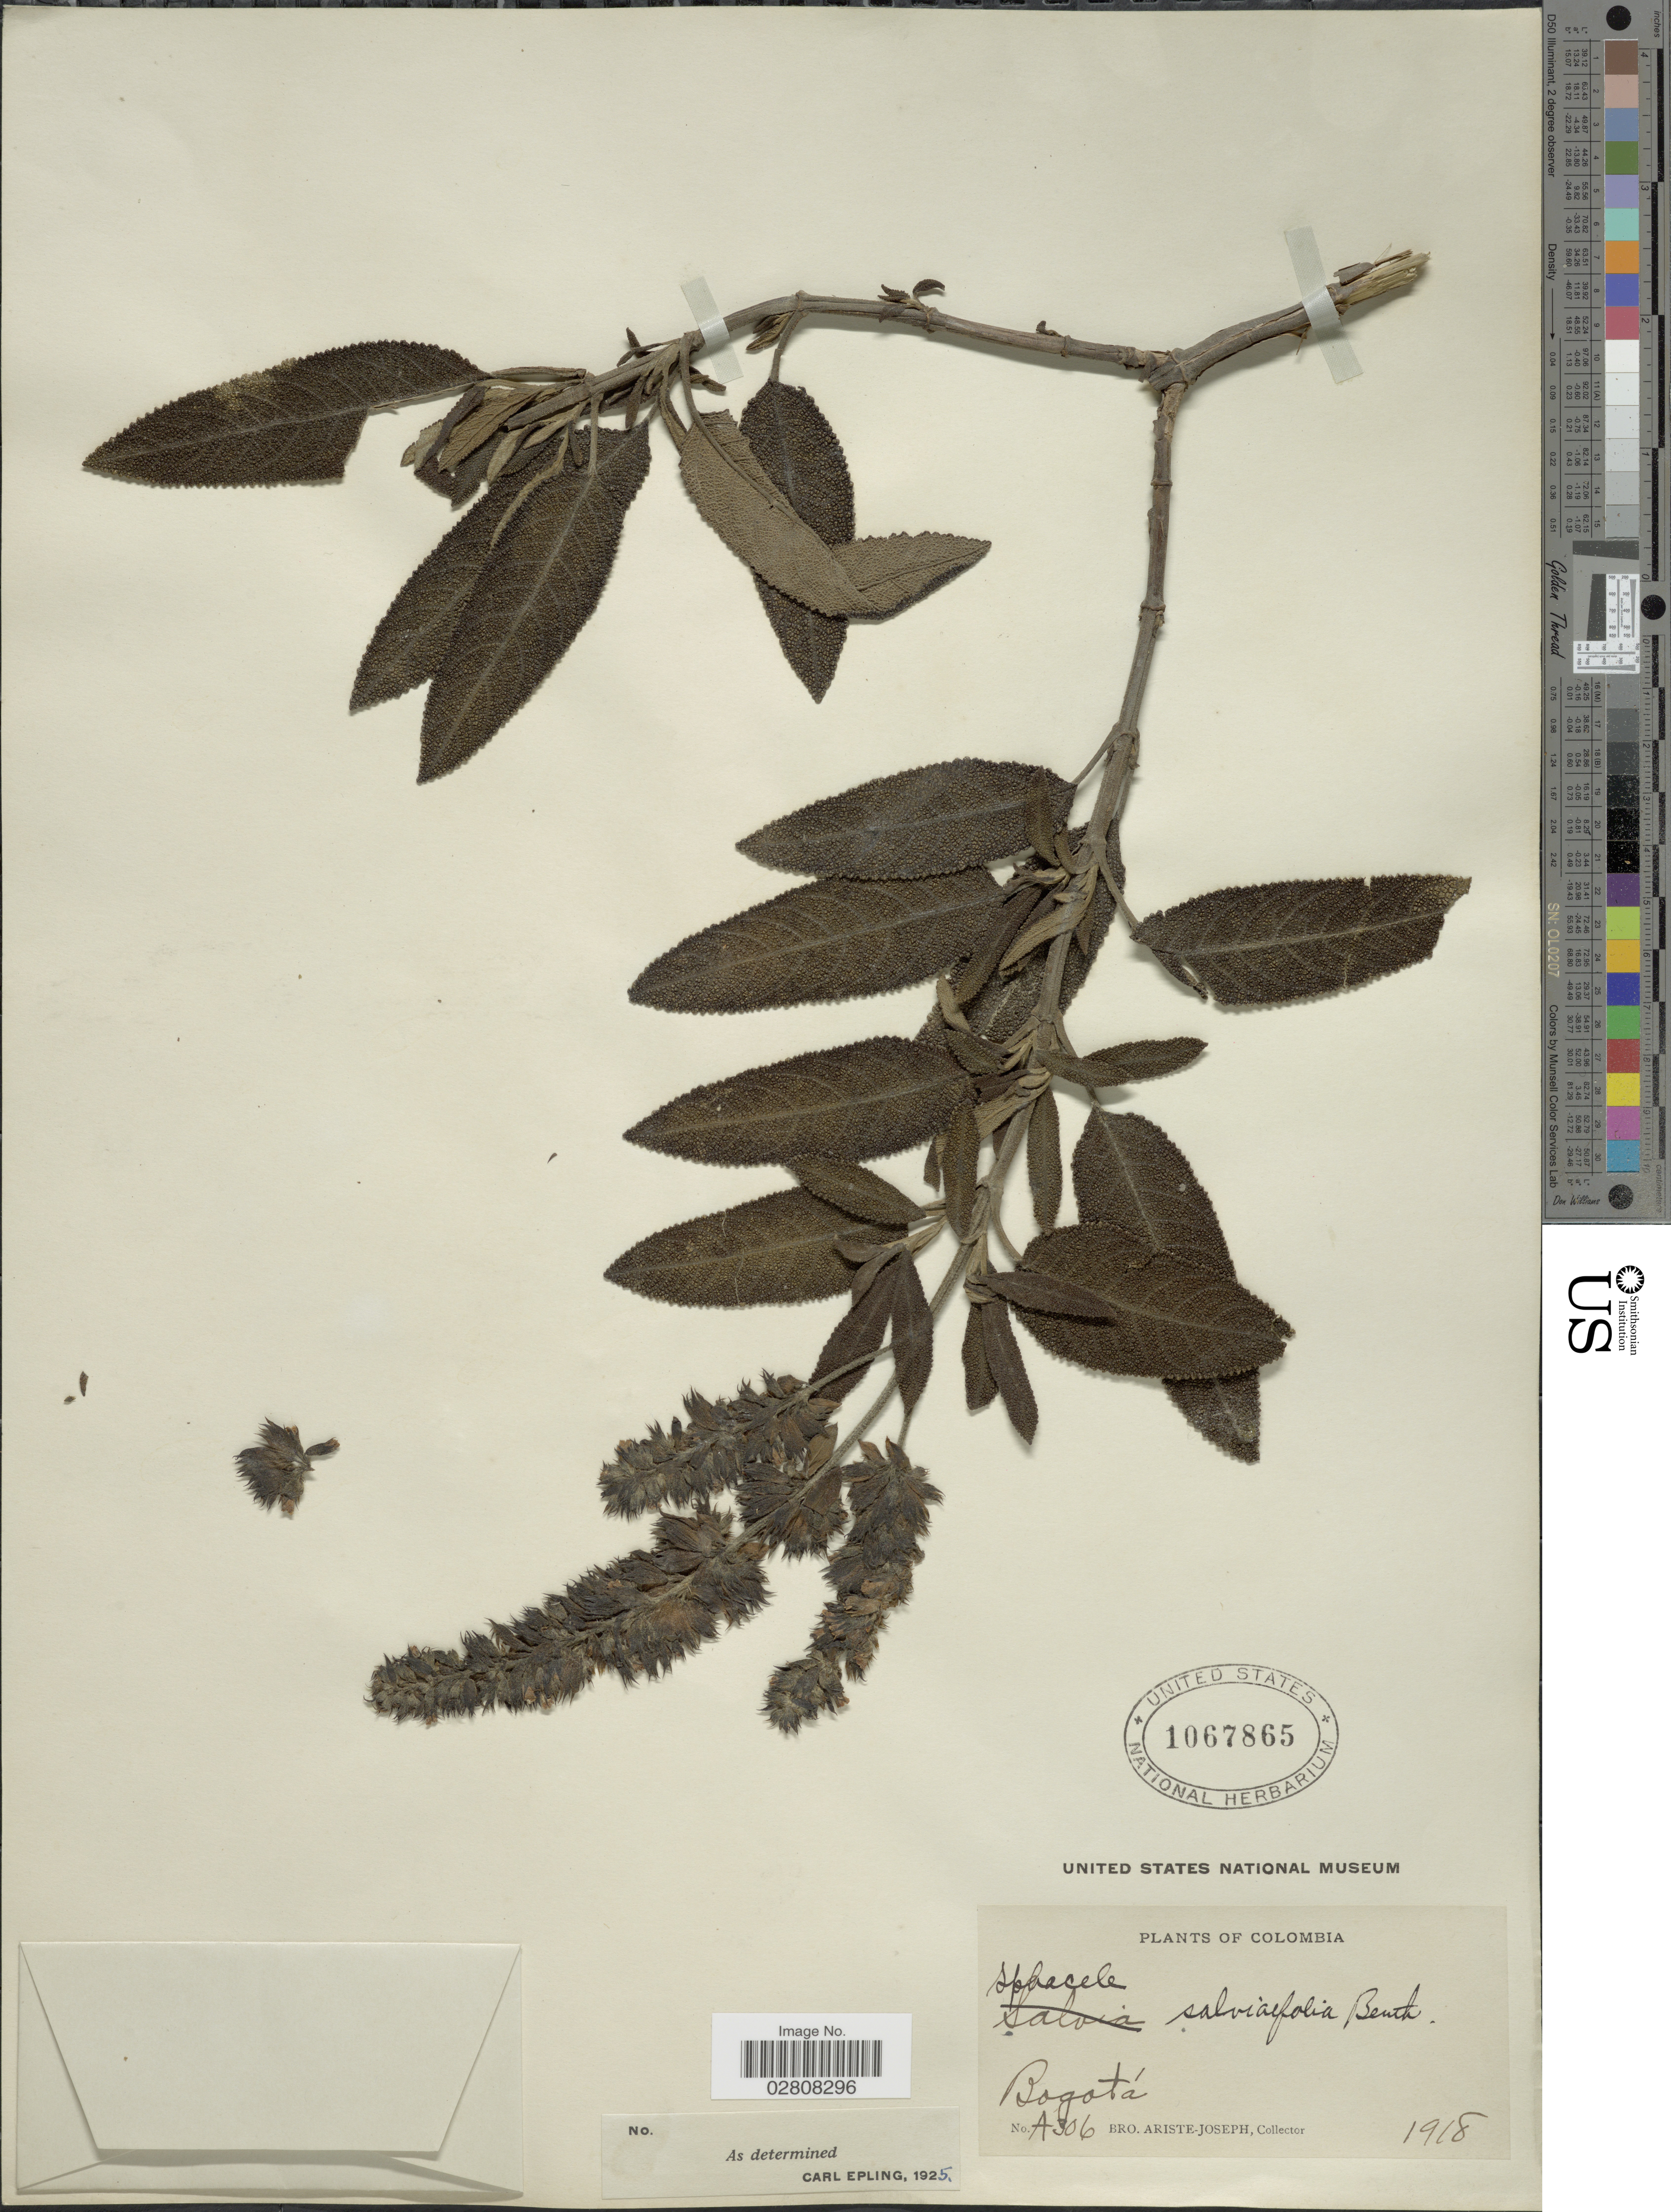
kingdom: Plantae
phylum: Tracheophyta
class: Magnoliopsida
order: Lamiales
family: Lamiaceae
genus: Lepechinia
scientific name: Lepechinia salviifolia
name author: (Kunth) Epling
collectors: Bro. Ariste-Joseph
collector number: A306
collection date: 1918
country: Colombia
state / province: Bogota D.C.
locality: Bogotá.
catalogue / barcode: US 1067865